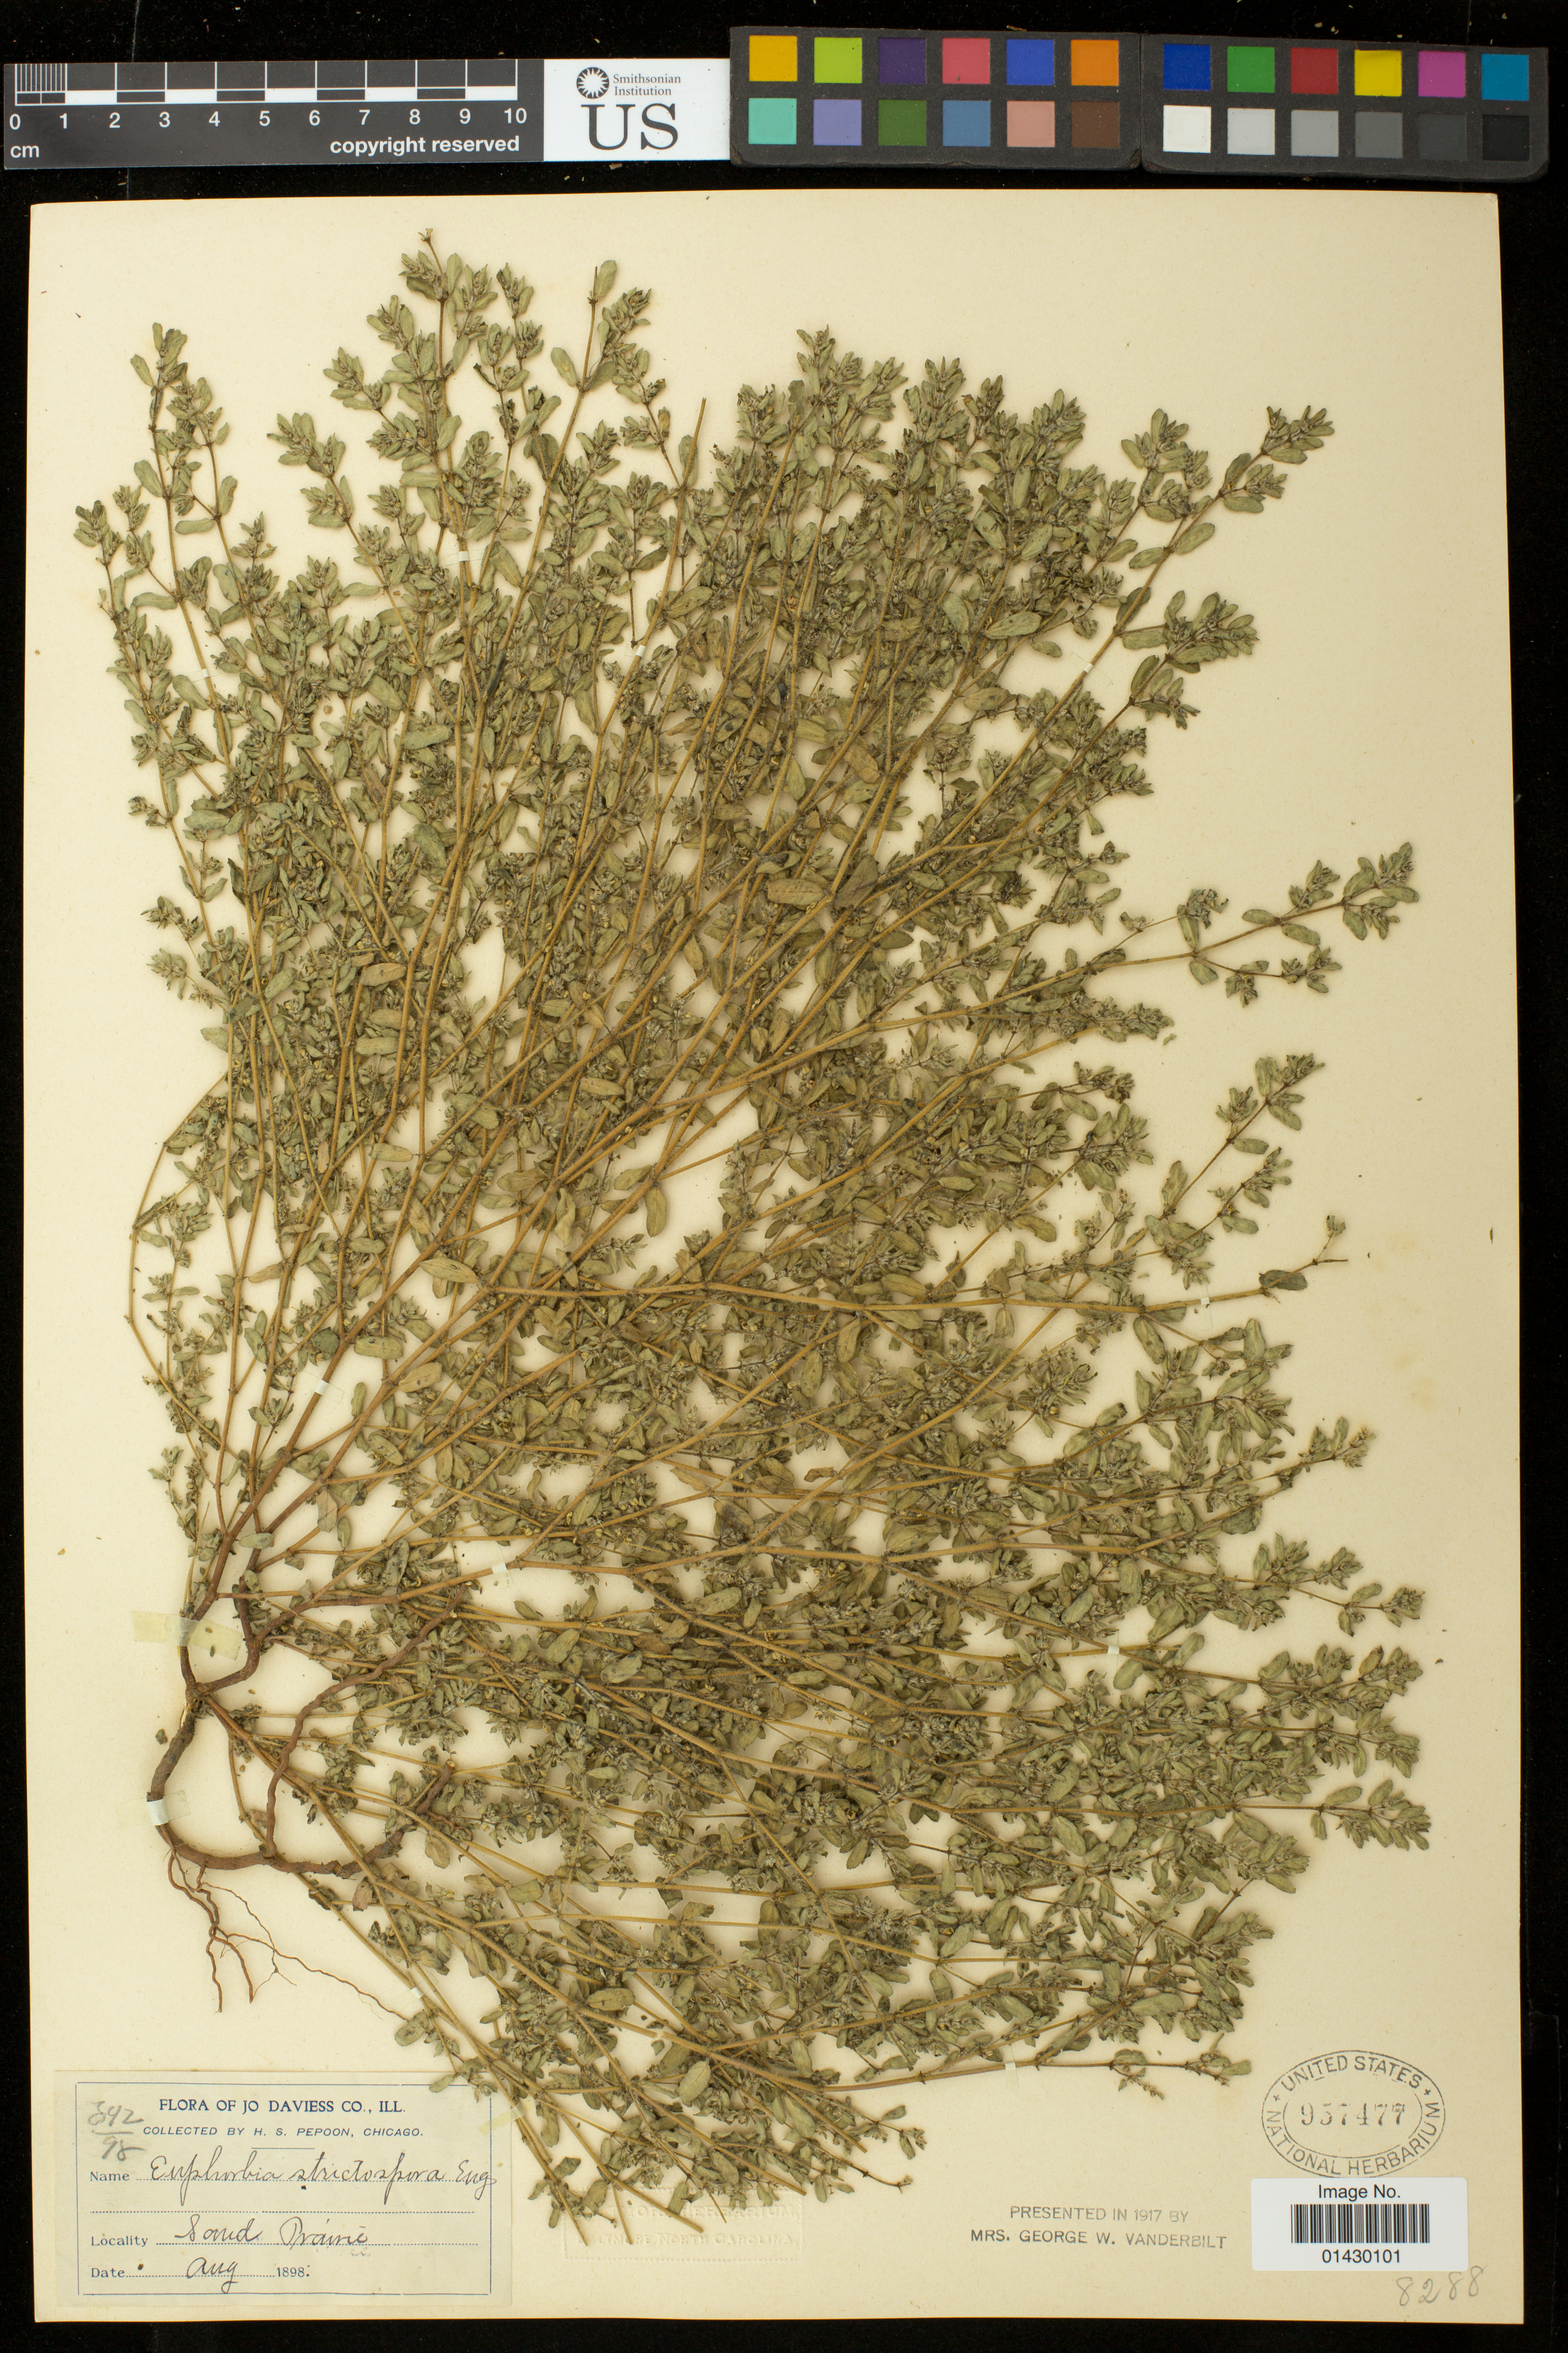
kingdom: Plantae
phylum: Tracheophyta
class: Magnoliopsida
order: Malpighiales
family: Euphorbiaceae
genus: Euphorbia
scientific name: Euphorbia stictospora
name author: Engelm.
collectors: H. Pepoon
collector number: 842/98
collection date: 1898-08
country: United States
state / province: Illinois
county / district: Jo Daviess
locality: Sand Prairie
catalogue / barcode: US 957477